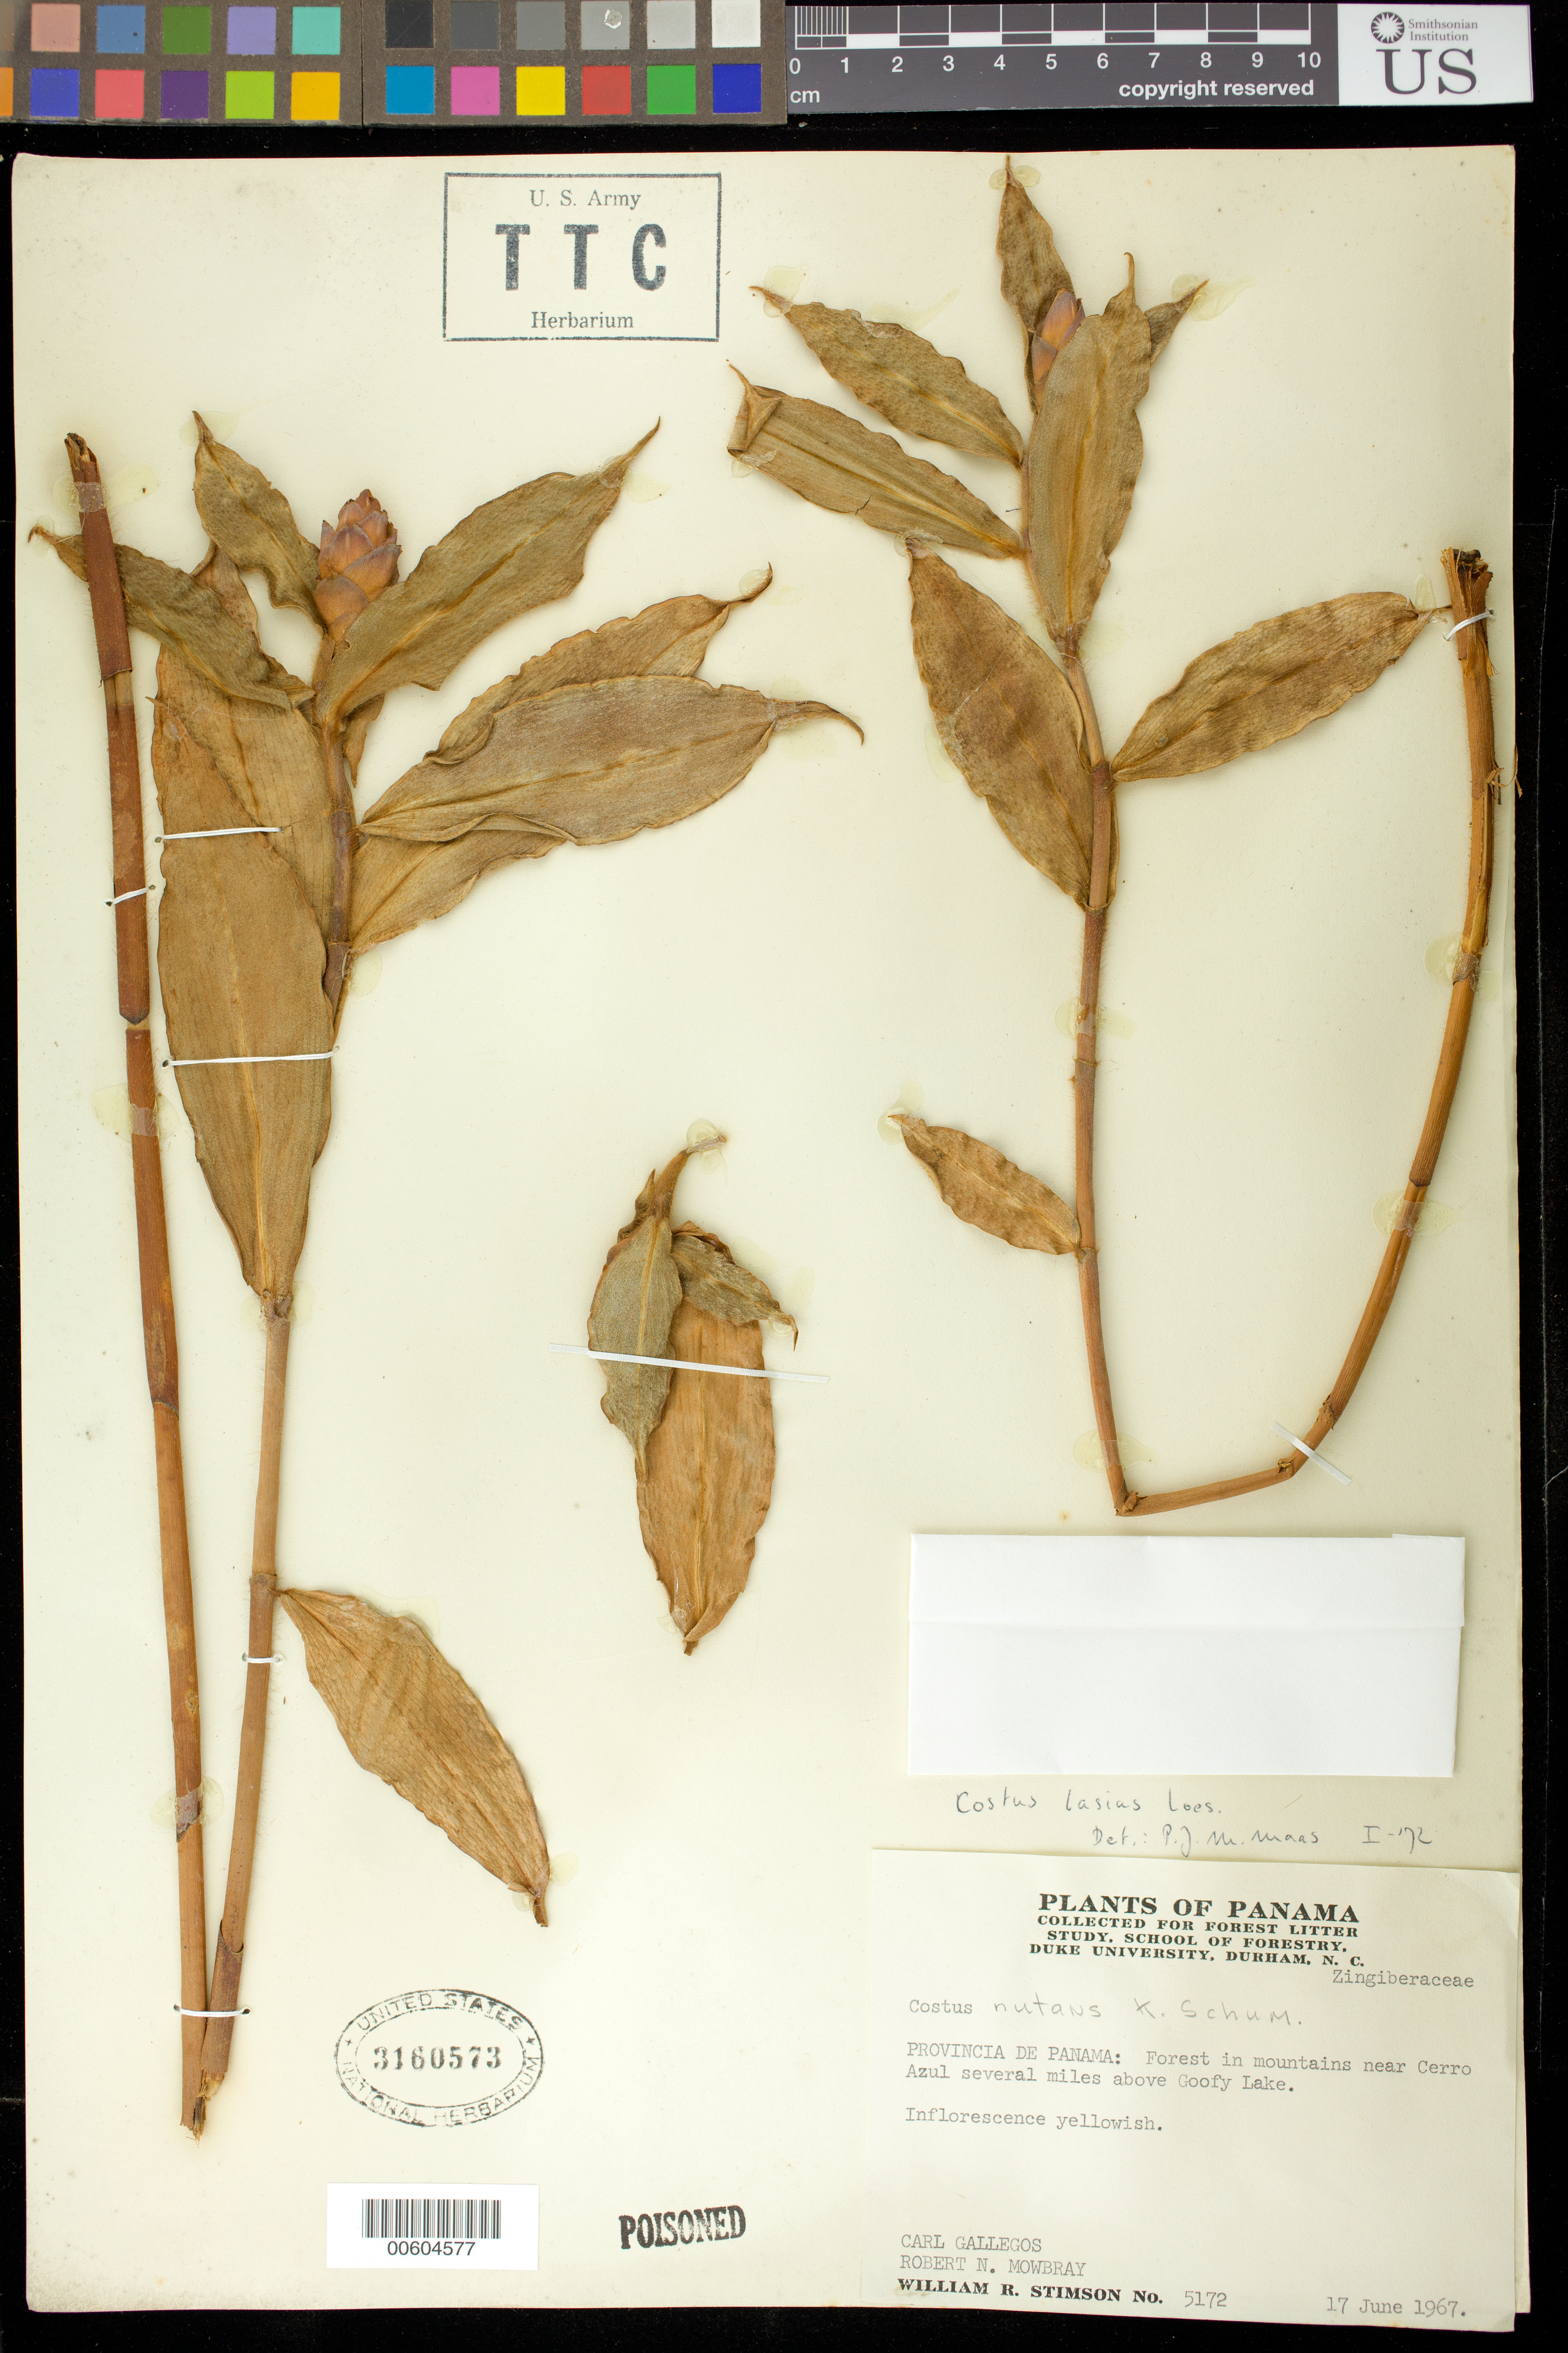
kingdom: Plantae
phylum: Tracheophyta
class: Liliopsida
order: Zingiberales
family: Costaceae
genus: Costus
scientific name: Costus lasius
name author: Loes.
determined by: Maas, Paul J. M.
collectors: W. R. Stimson, C. Gallegos & R. Mowbray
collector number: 5172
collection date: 1967-06-17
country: Panama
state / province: Panamá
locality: Forest in mountains near Cerro Azul several miles above Goofy Lake.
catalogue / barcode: US 3160573